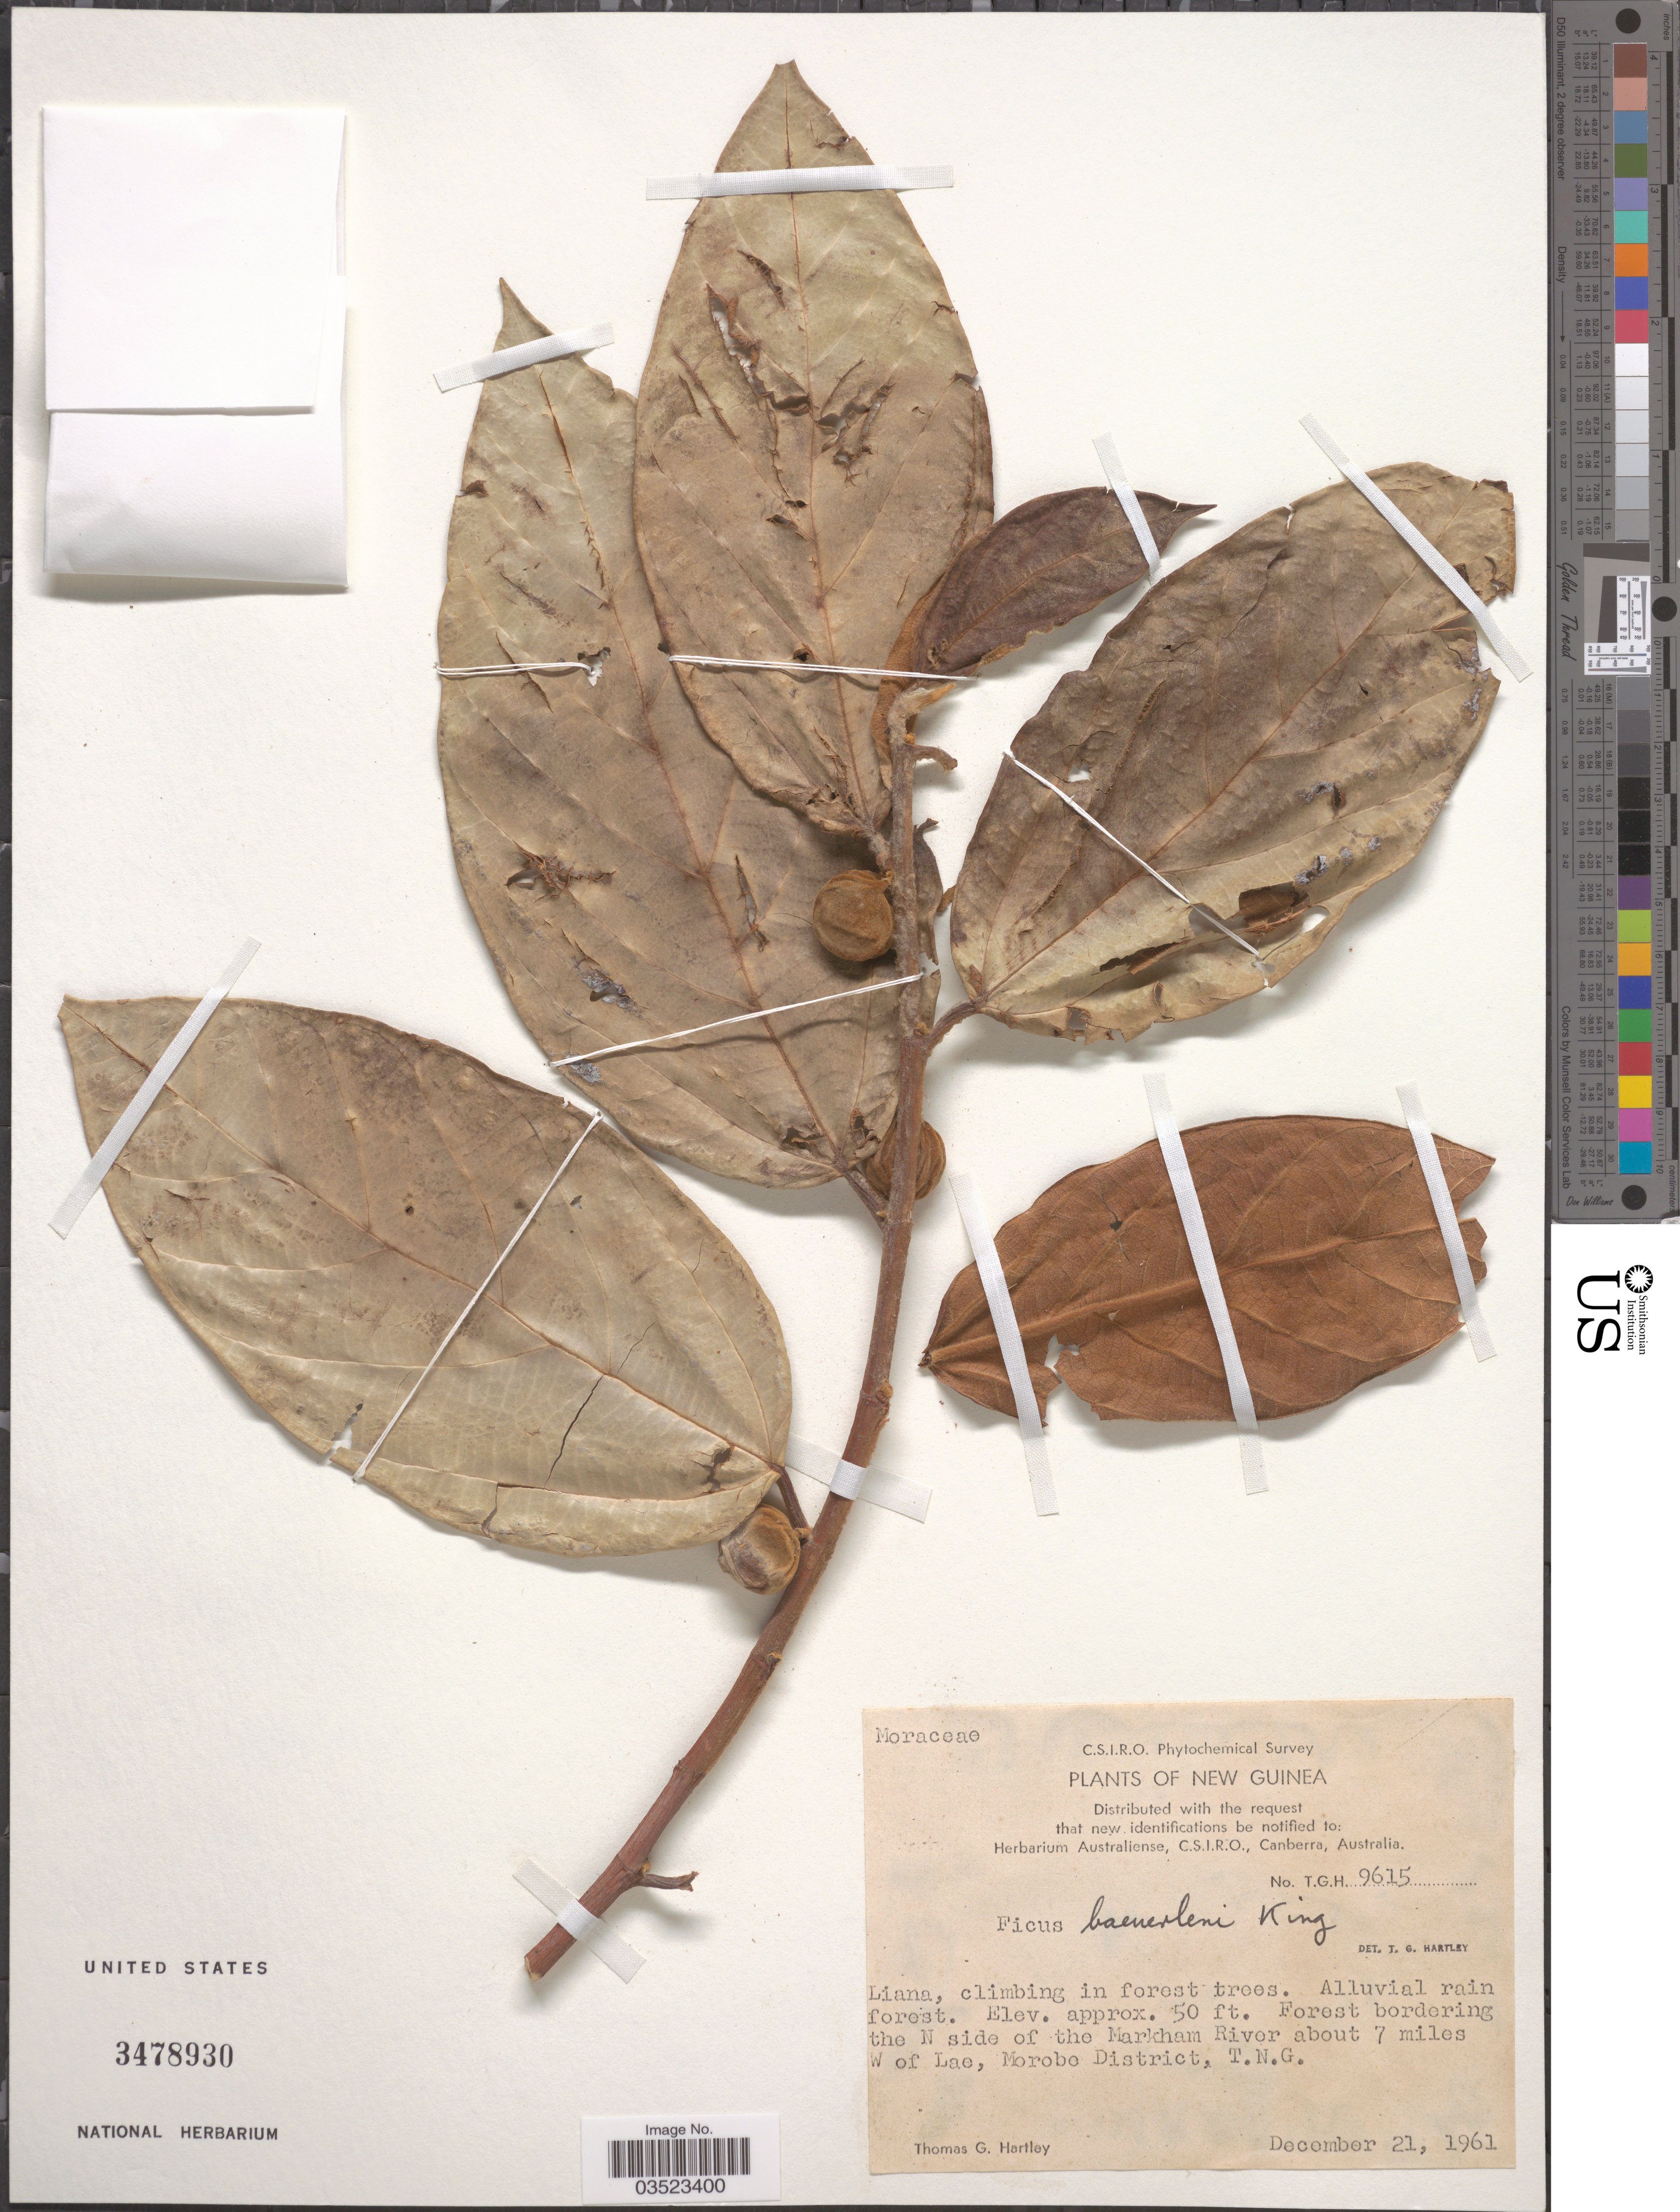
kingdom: Plantae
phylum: Tracheophyta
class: Magnoliopsida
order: Rosales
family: Moraceae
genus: Ficus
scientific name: Ficus baeuerlenii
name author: King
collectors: T. G. Hartley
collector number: T.G.H.9615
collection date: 1961-12-21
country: Papua New Guinea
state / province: Morobe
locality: New Guinea. Forest bordering the N side of the Markham River about 7 miles W of Lae, Morobe District, T.N.G.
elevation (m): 15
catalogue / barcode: US 3478930